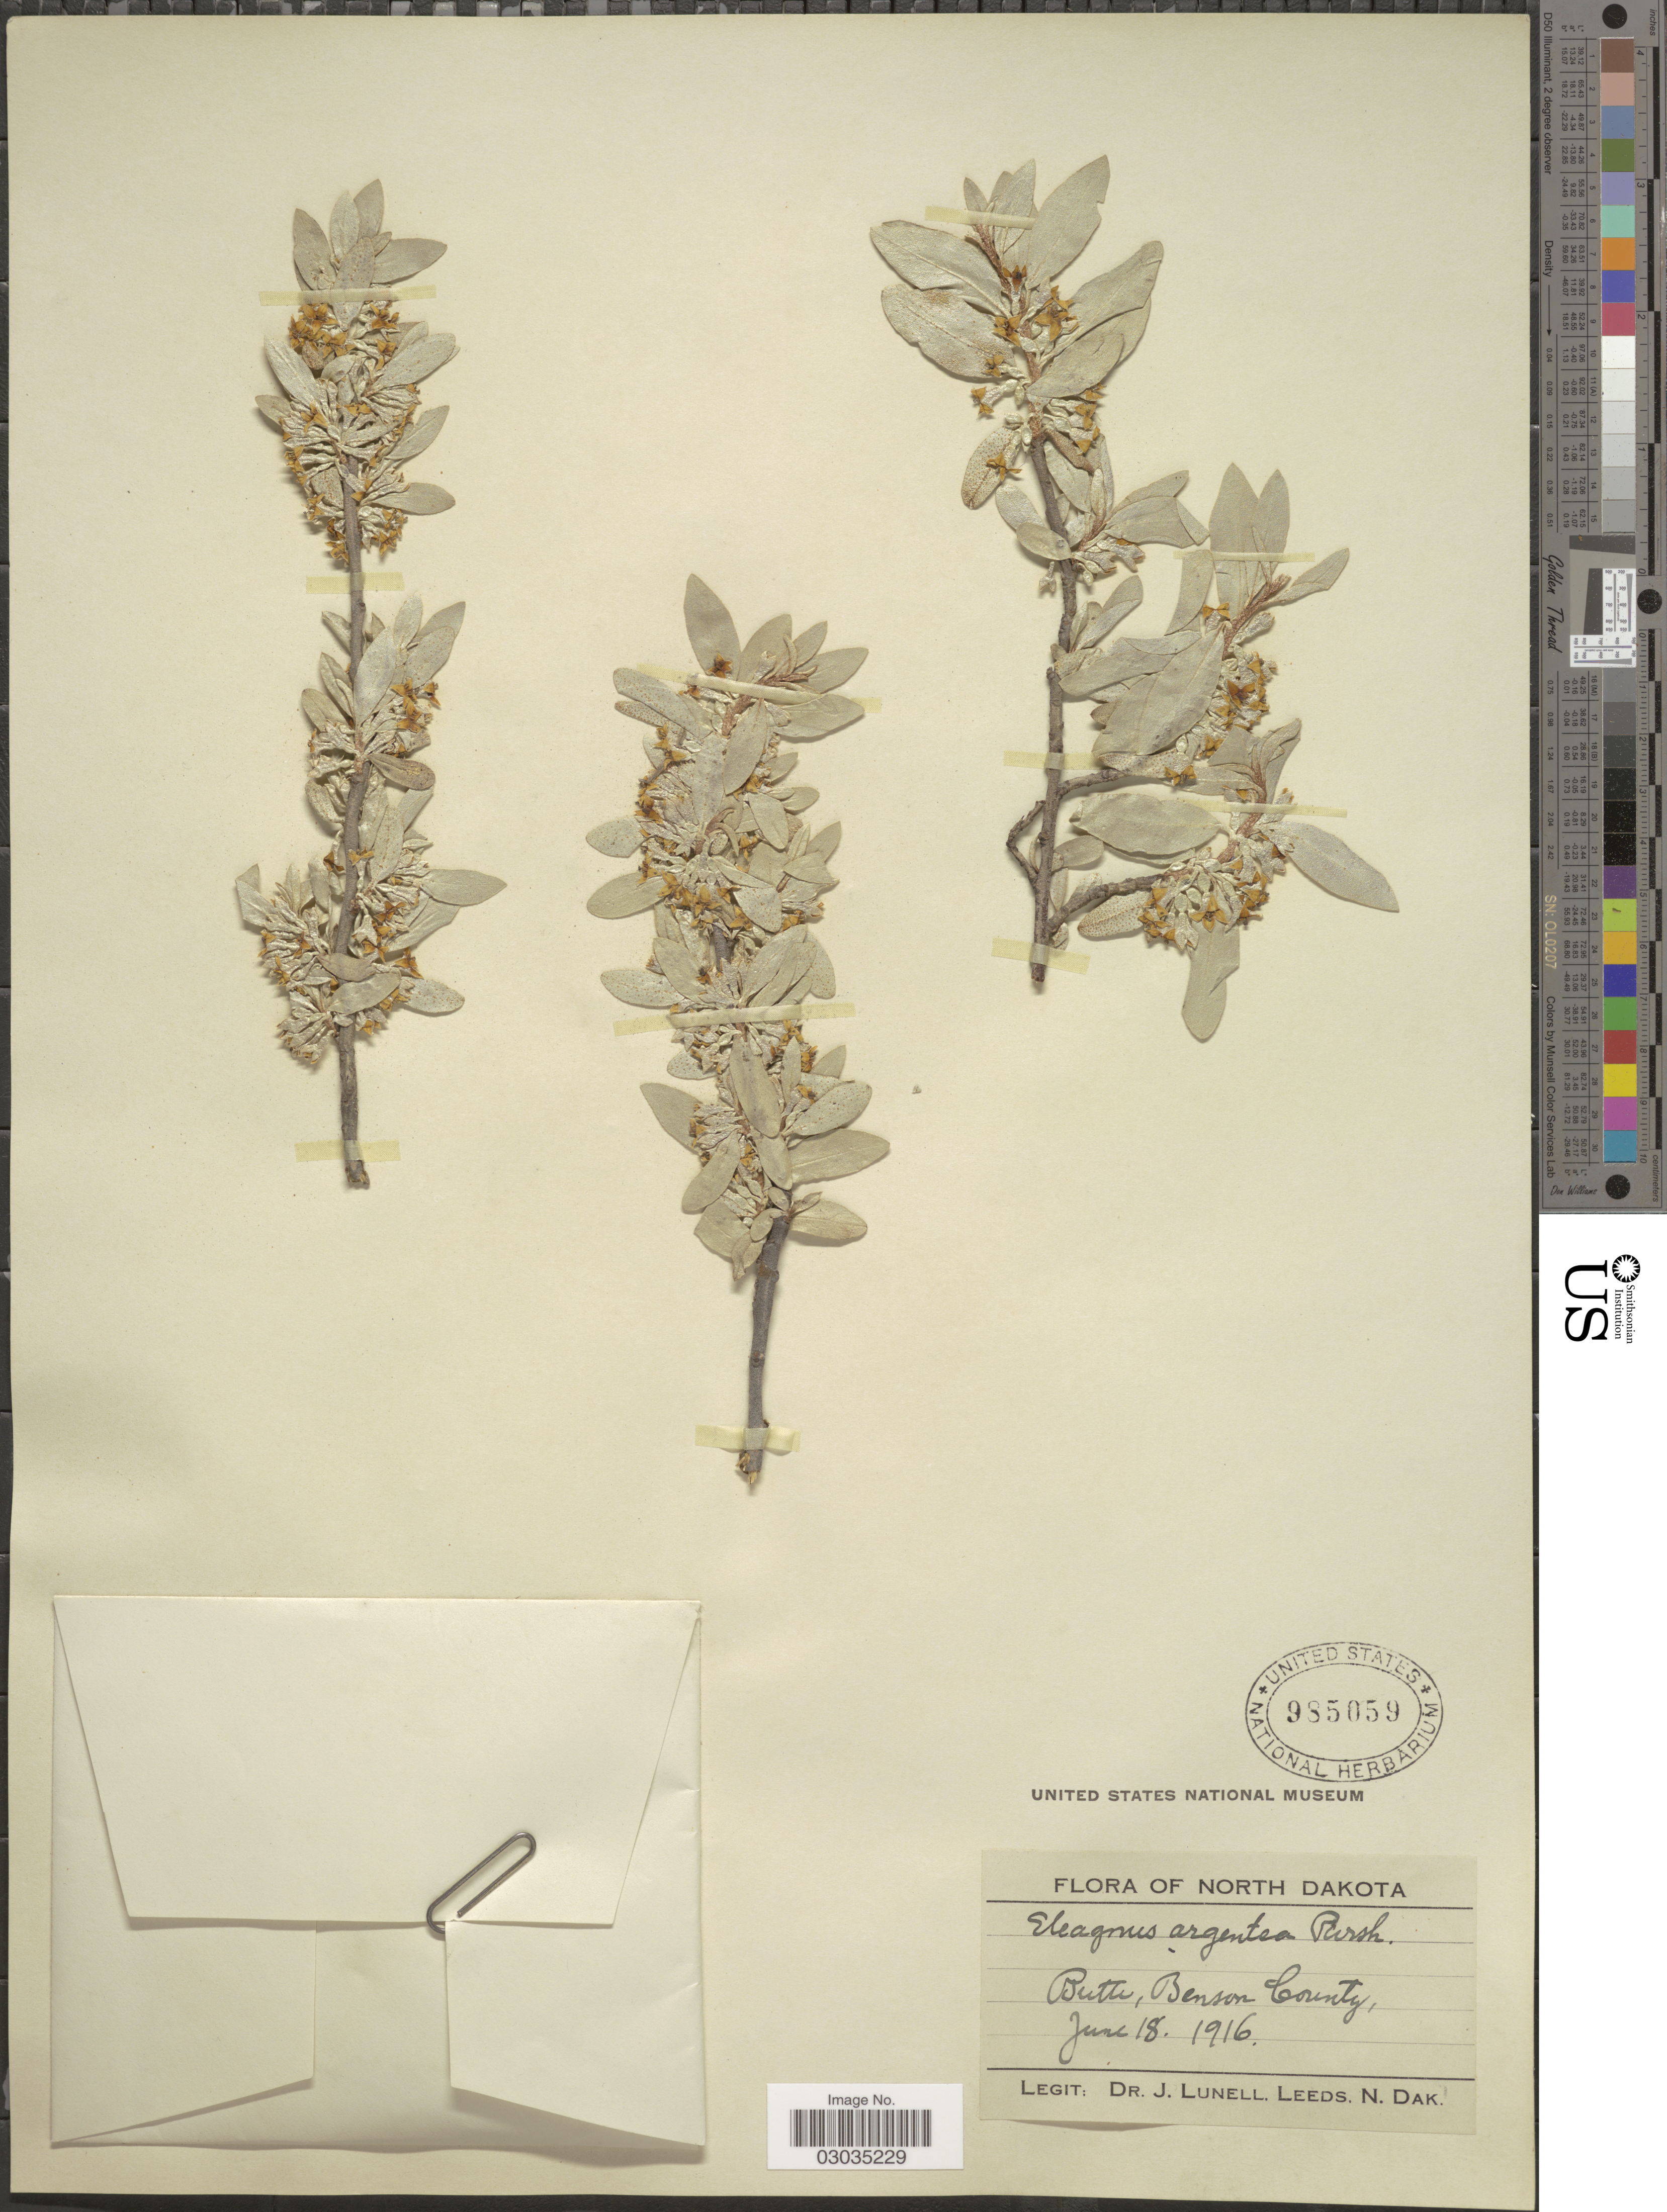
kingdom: Plantae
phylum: Tracheophyta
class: Magnoliopsida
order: Rosales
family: Elaeagnaceae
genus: Elaeagnus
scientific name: Elaeagnus commutata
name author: Bernh. ex Rydb.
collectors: J. Lunell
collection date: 1916-06-18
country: United States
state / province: North Dakota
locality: Butte, Benson County.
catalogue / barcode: US 985059